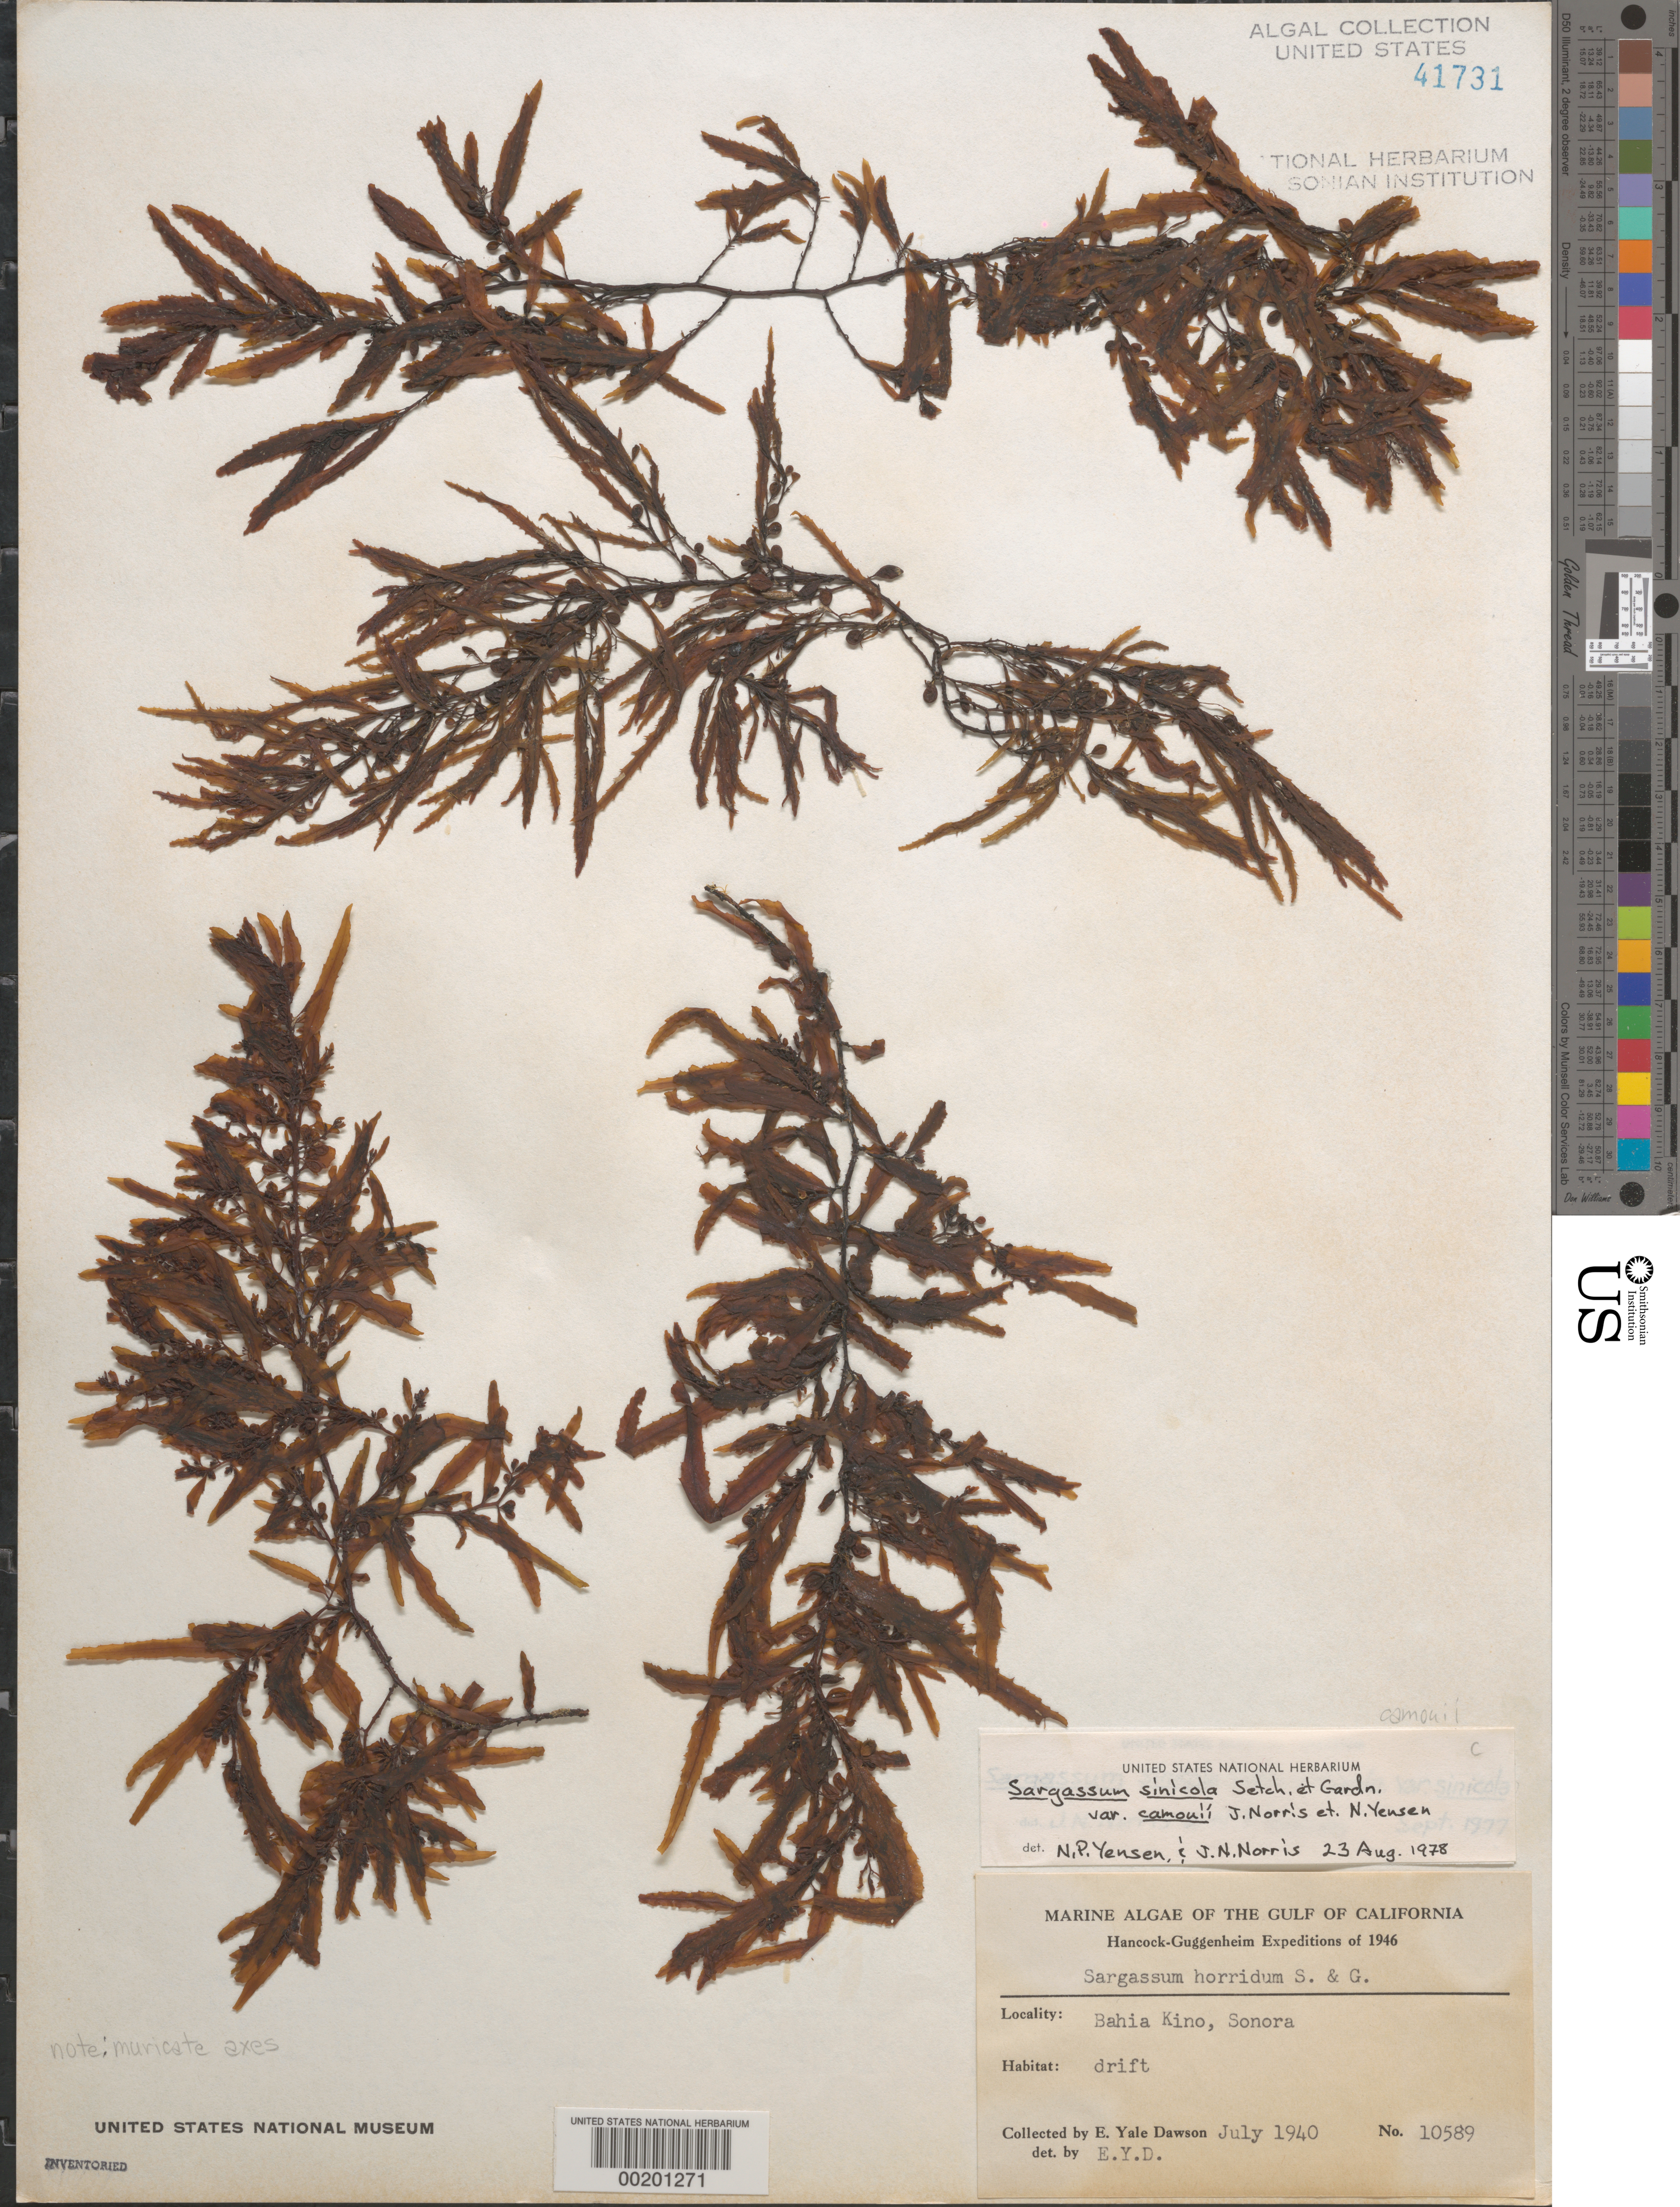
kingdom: Chromista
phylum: Ochrophyta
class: Phaeophyceae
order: Fucales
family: Sargassaceae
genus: Sargassum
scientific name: Sargassum sinicola var. camouii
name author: (E.Y. Dawson) J.N. Norris & Yensen in McCourt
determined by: Norris, J. N.; Yensen, N. P.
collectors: E. Y. Dawson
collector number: EYD 10589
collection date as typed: Jul 1940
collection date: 1940-07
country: Mexico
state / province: Sonora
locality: Bahia Kino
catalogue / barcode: US 41731